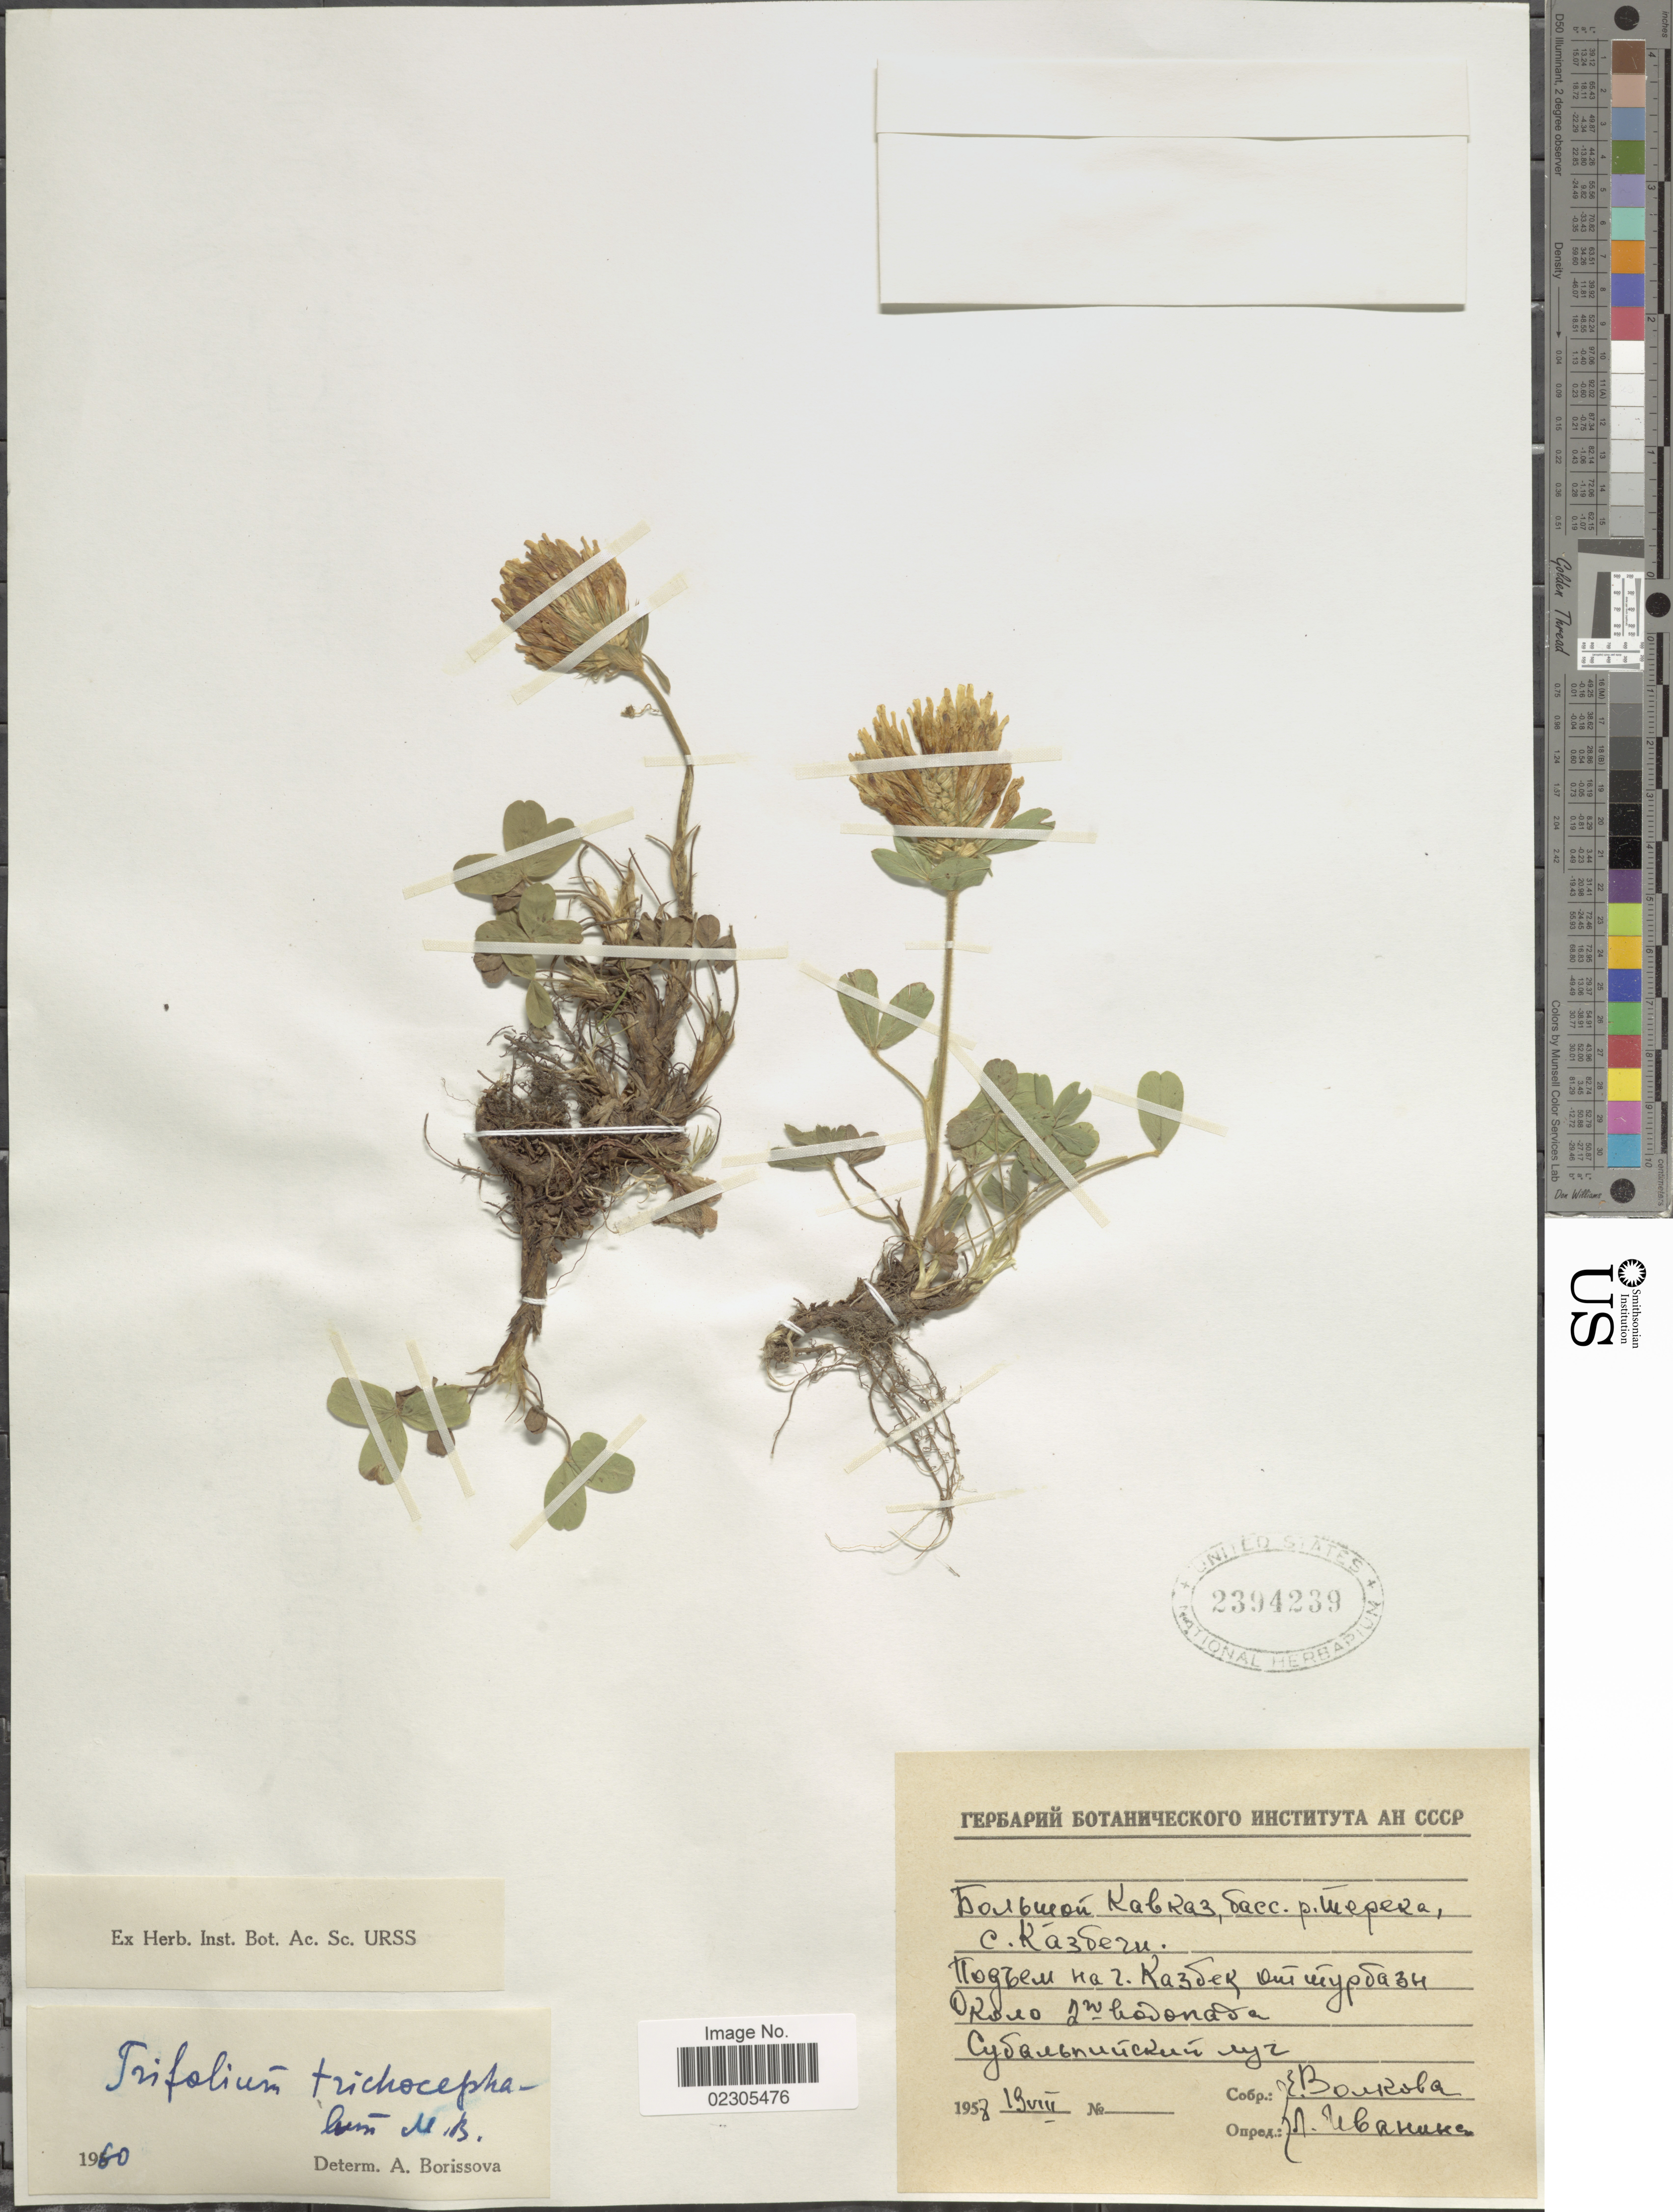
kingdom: Plantae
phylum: Tracheophyta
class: Magnoliopsida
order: Fabales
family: Fabaceae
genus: Trifolium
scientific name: Trifolium trichocephalum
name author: M. Bieb.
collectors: E. V. Volkova & L. Ivanina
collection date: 1957-08-13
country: Georgia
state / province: Mtskheta-Mtianeti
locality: Terek River, Mount Kazbek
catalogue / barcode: US 2394239